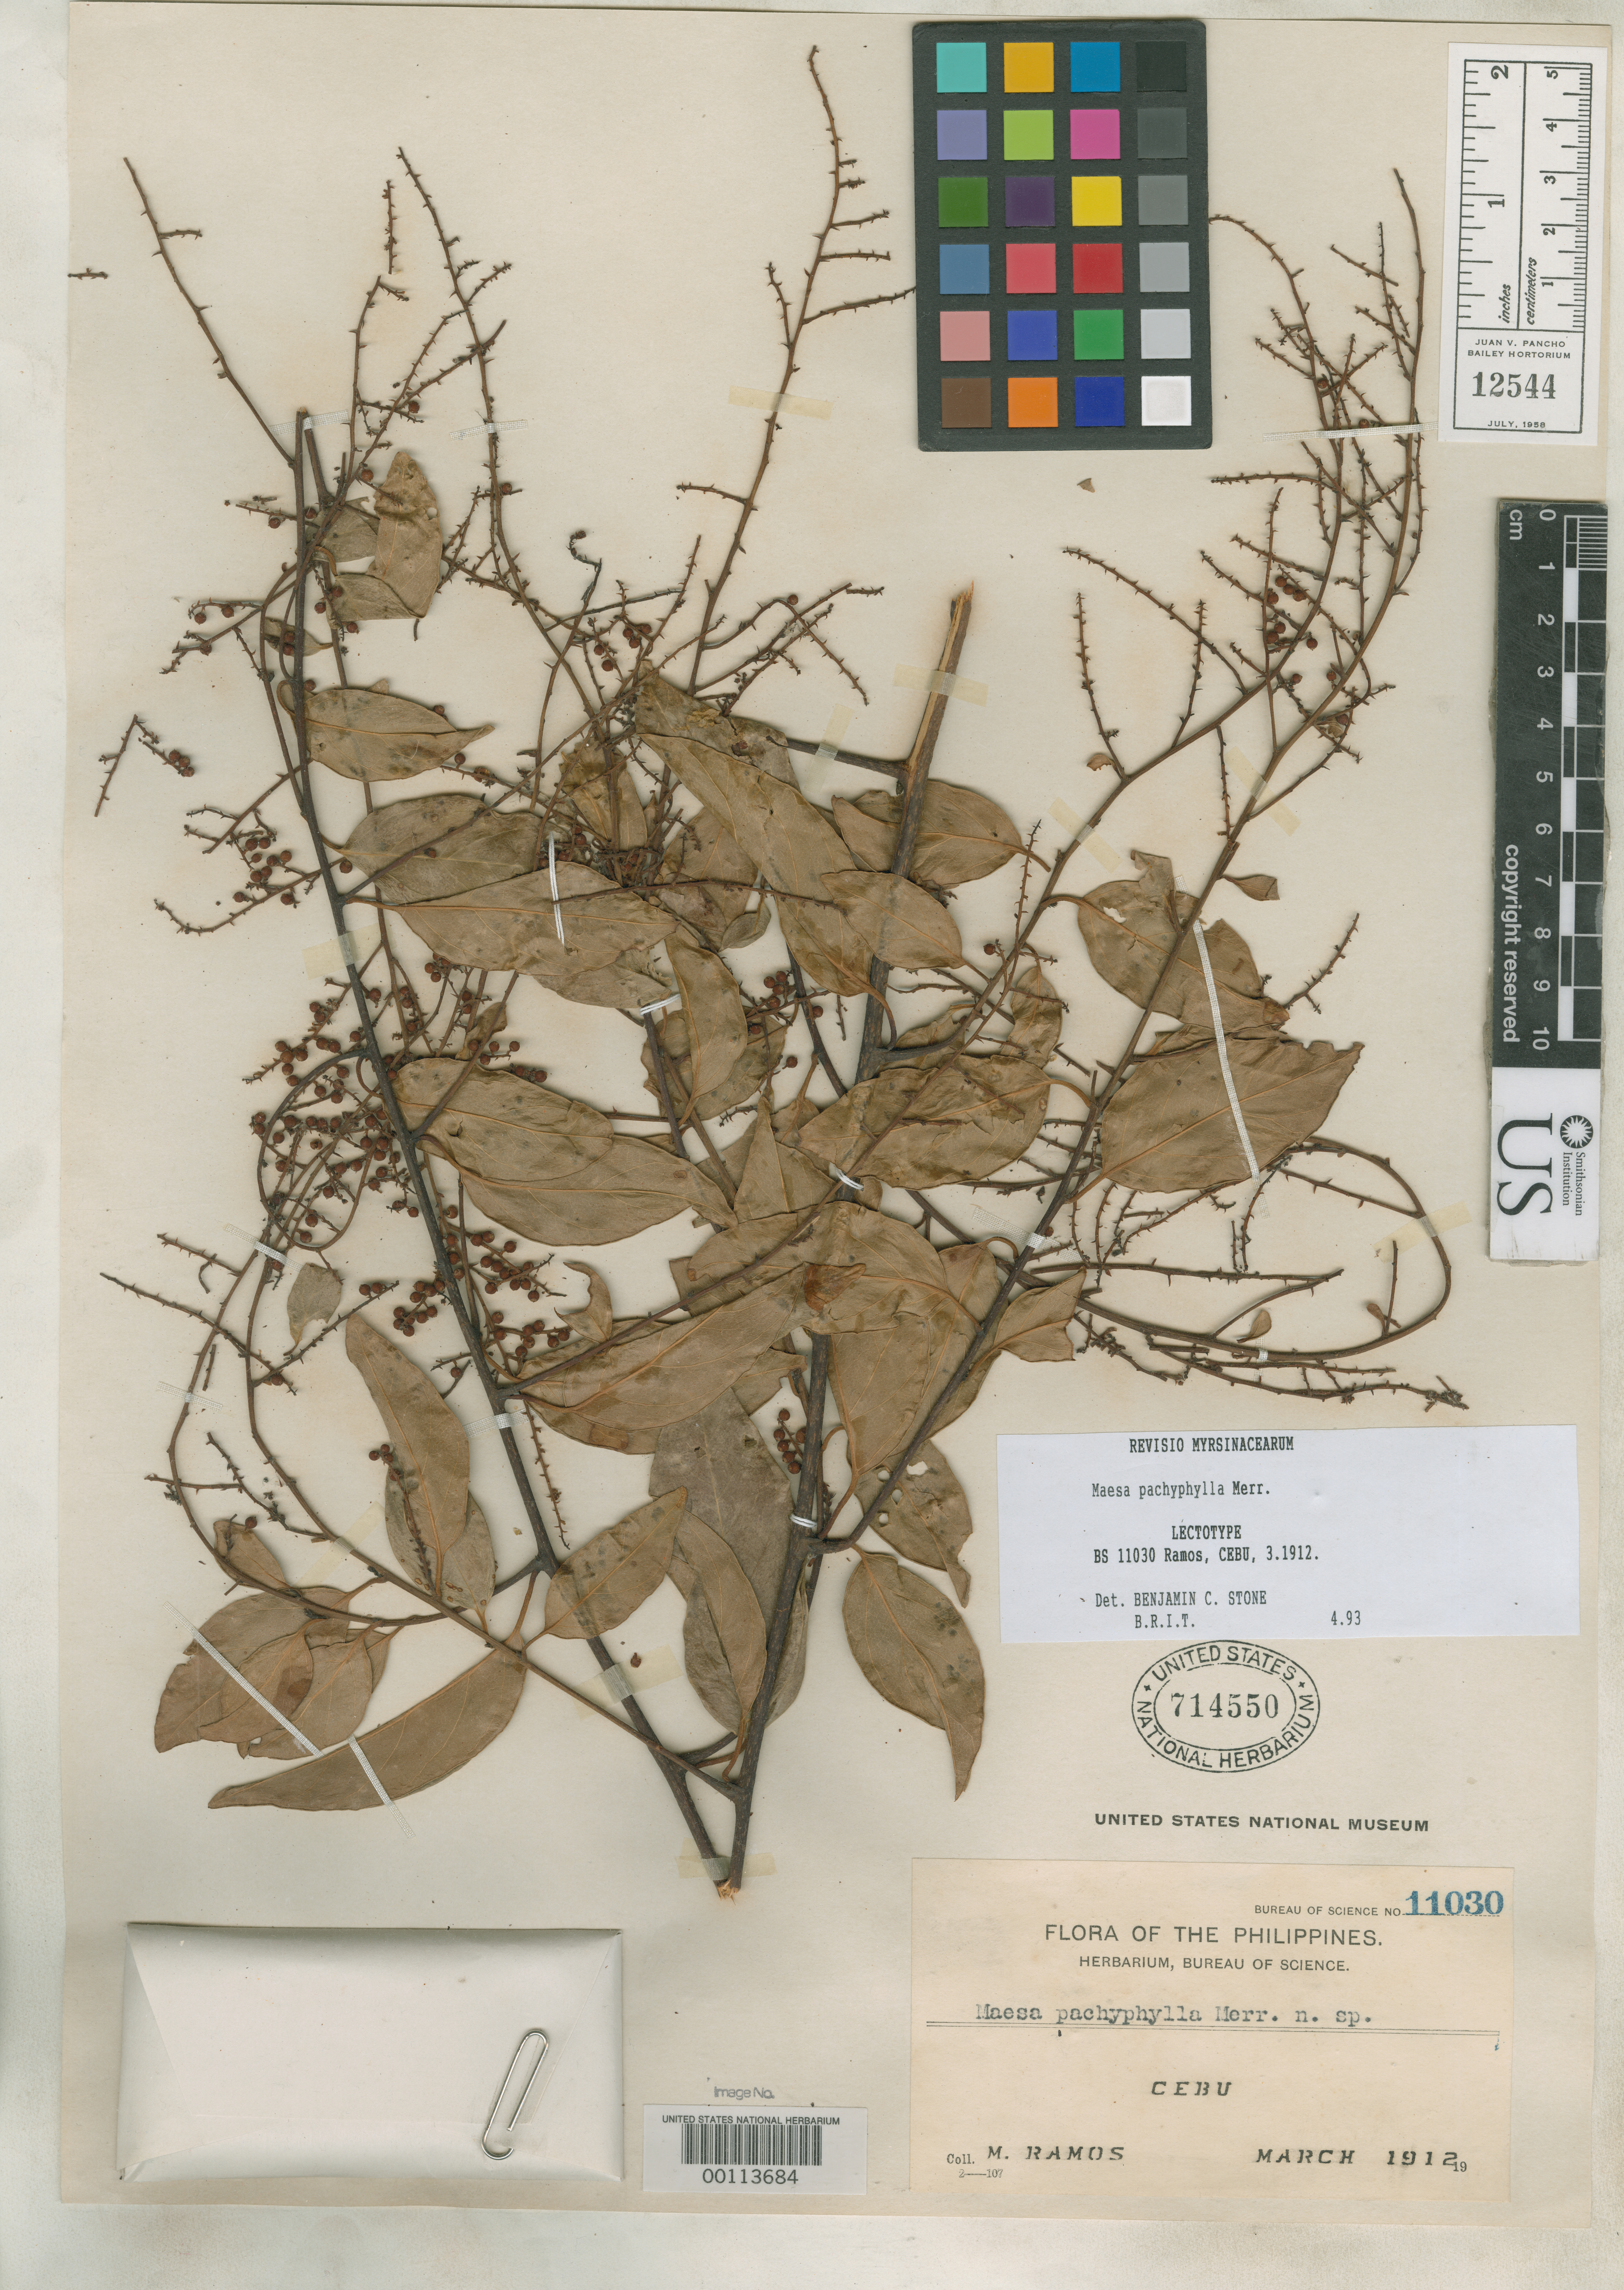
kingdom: Plantae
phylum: Tracheophyta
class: Magnoliopsida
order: Ericales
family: Primulaceae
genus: Maesa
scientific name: Maesa pachyphylla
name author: Merr.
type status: Isotype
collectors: M. Ramos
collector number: Bur. Sci. 11030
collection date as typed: Mar 1912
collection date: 1912-03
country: Philippines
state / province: Central Visayas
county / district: Cebu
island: Cebu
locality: Cebu.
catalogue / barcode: US 714550